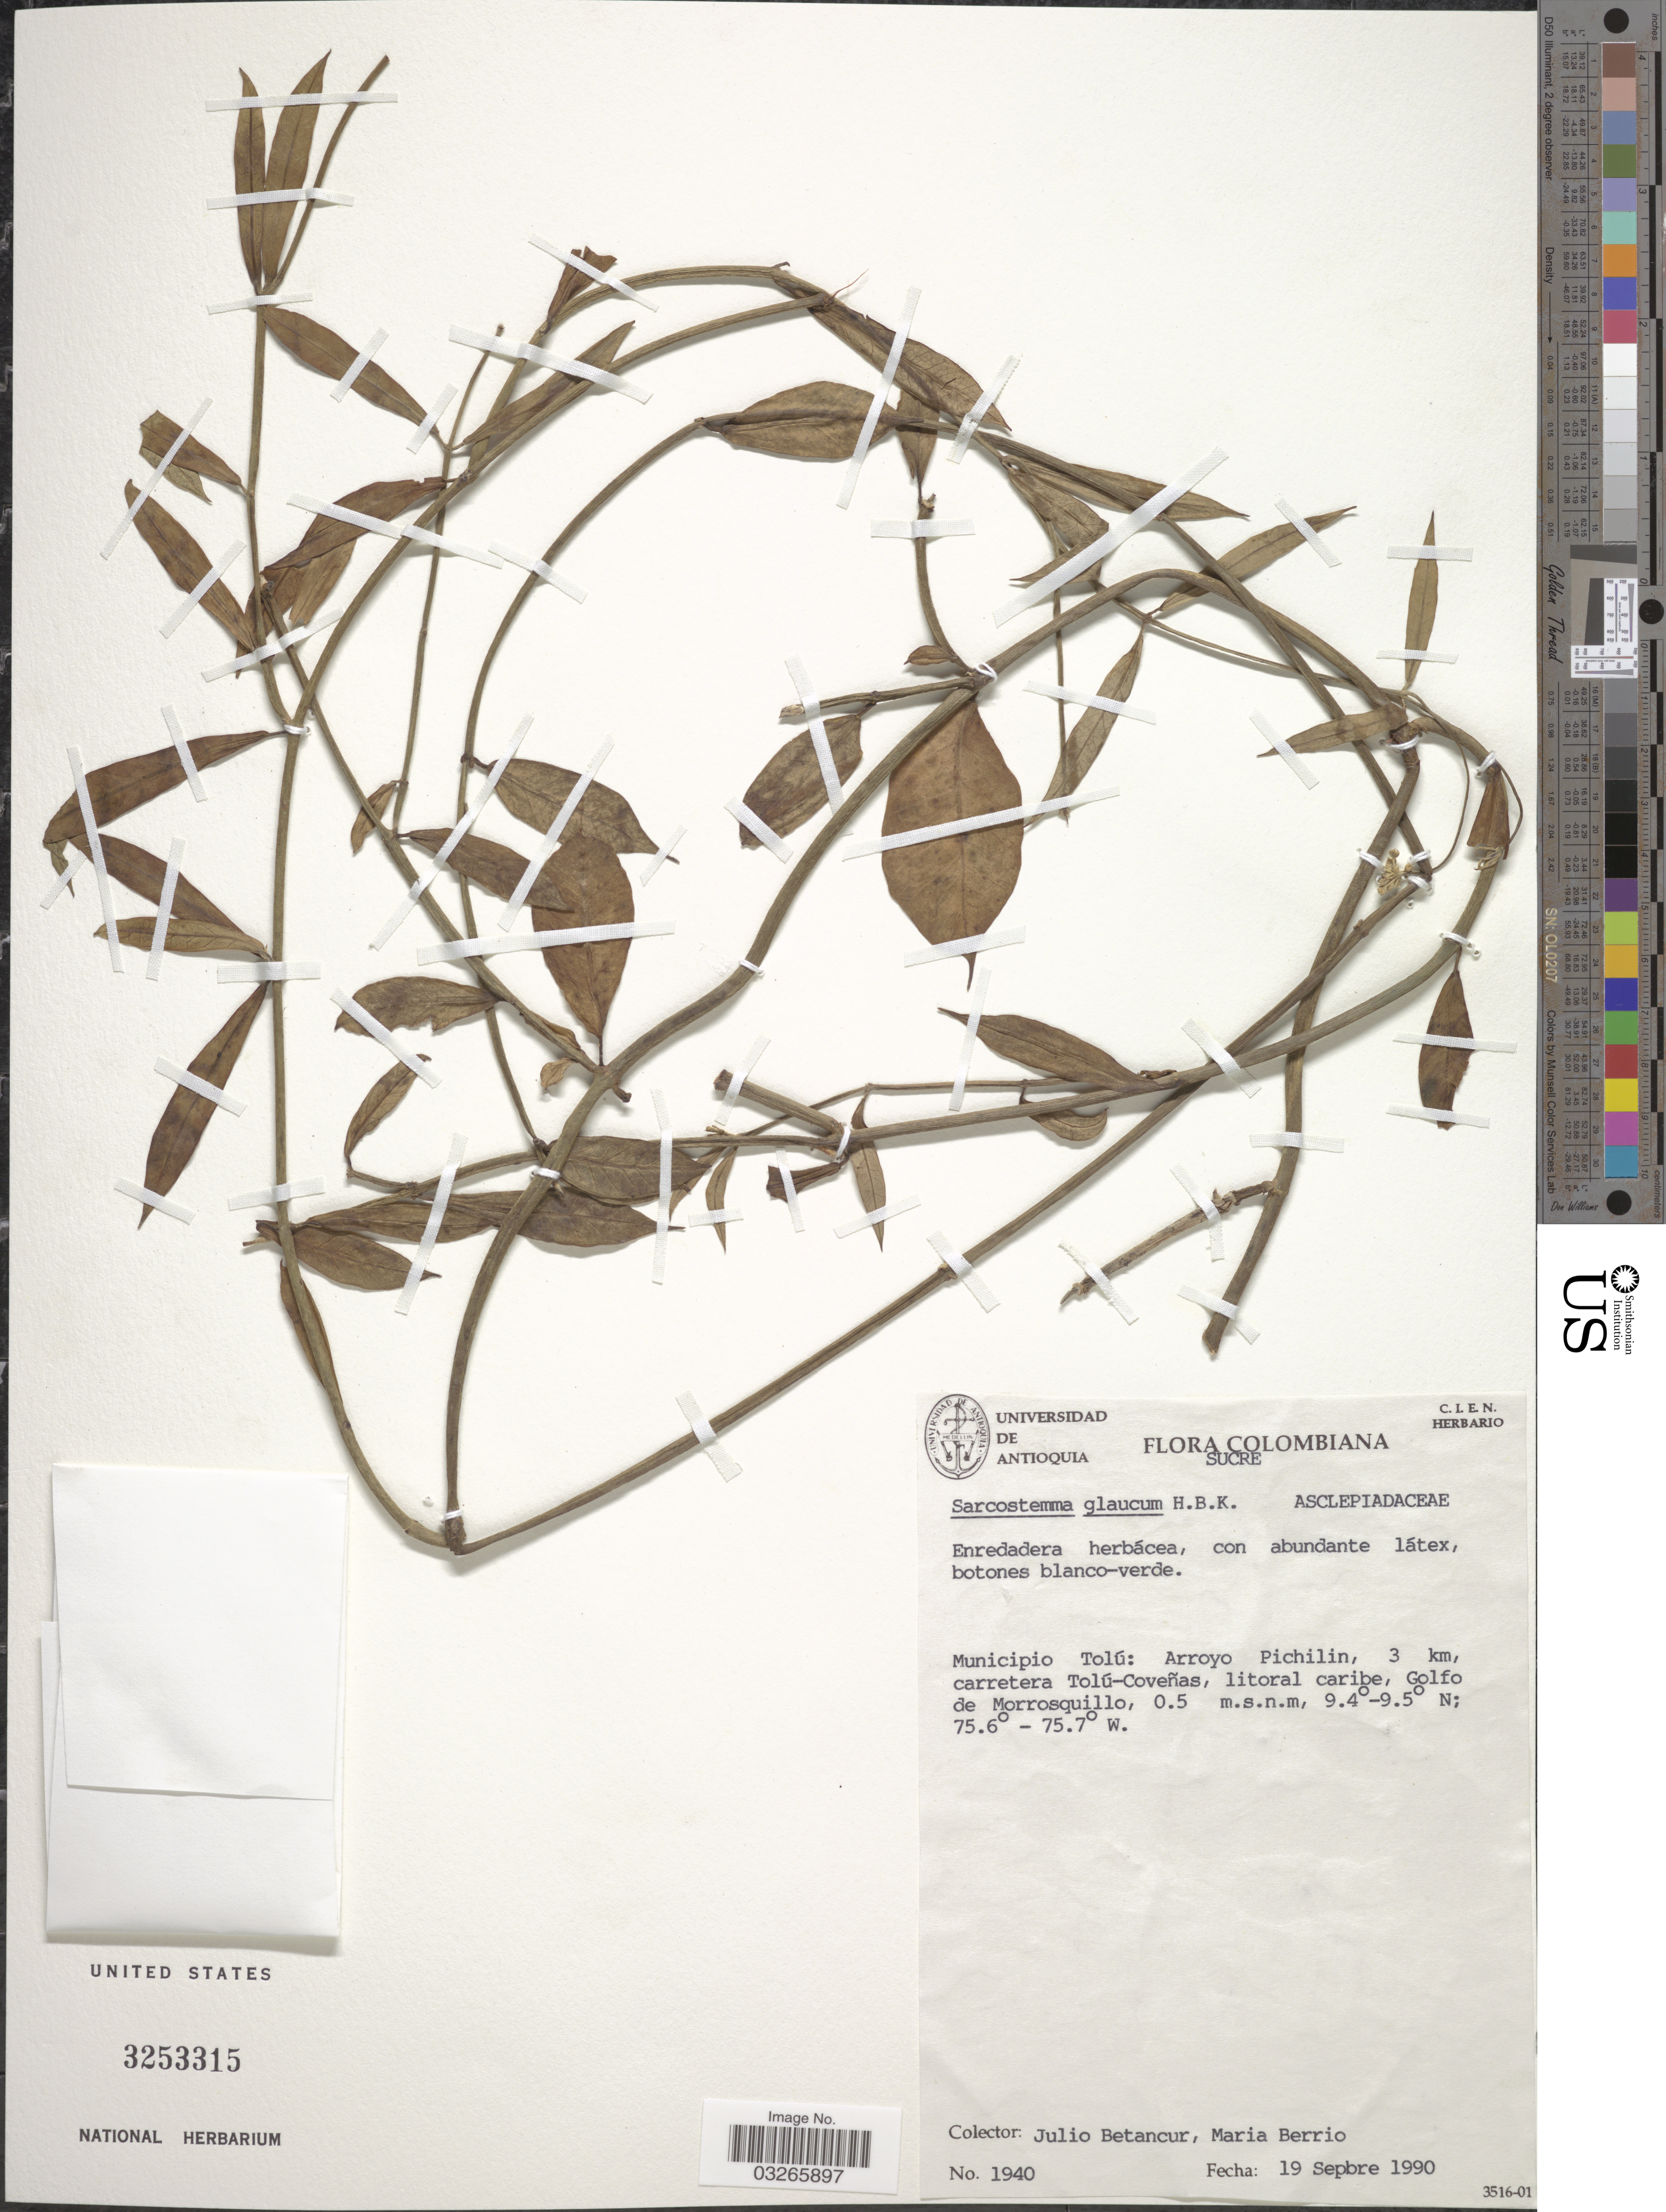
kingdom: Plantae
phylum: Tracheophyta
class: Magnoliopsida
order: Gentianales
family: Apocynaceae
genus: Sarcostemma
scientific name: Sarcostemma glaucum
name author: Kunth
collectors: J. Betancur & M. Berrio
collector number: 1940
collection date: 1990-09-19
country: Colombia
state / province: Sucre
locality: Municipio Tolú: Arroyo Pichilin, 3 km, carretera Tolú-Coveñas, litoral caribe, Golfo de Morrosquillo.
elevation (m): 0.5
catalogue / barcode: US 3253315